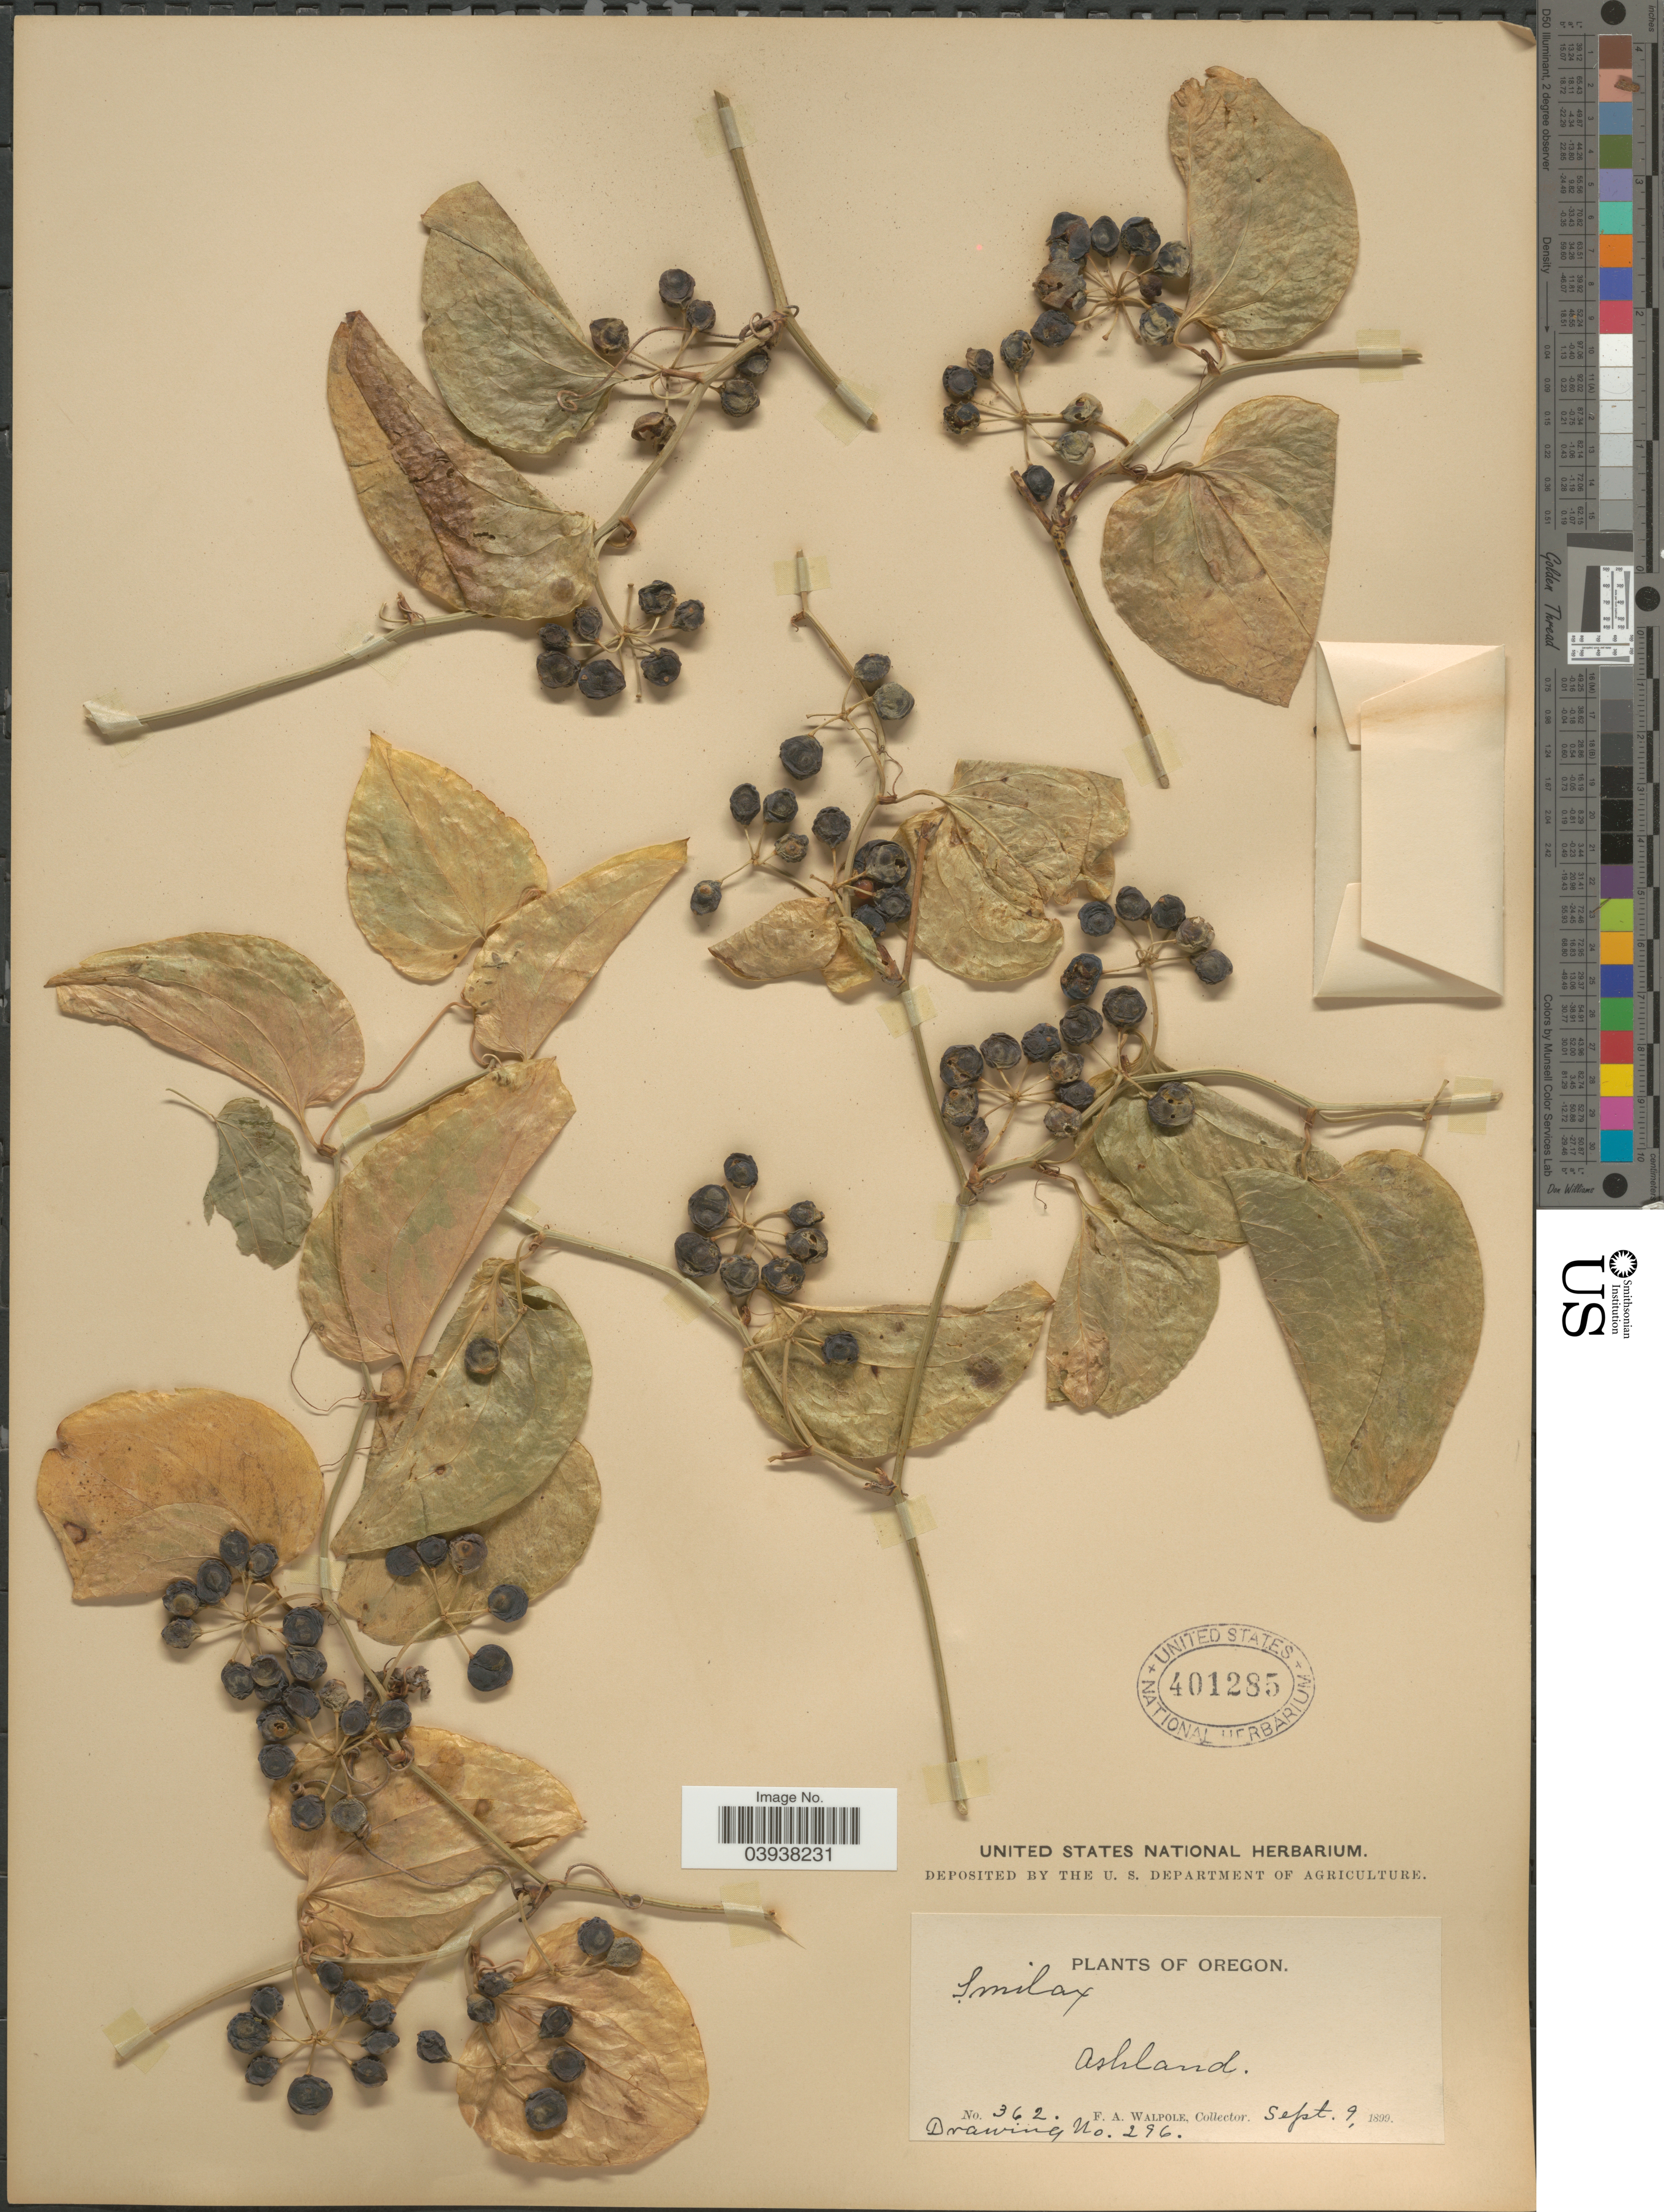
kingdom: Plantae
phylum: Tracheophyta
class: Liliopsida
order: Liliales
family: Smilacaceae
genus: Smilax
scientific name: Smilax californica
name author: (A. DC.) A. Gray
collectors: F. Walpole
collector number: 362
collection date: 1899-09-09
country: United States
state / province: Oregon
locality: Ashland.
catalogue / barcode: US 401285